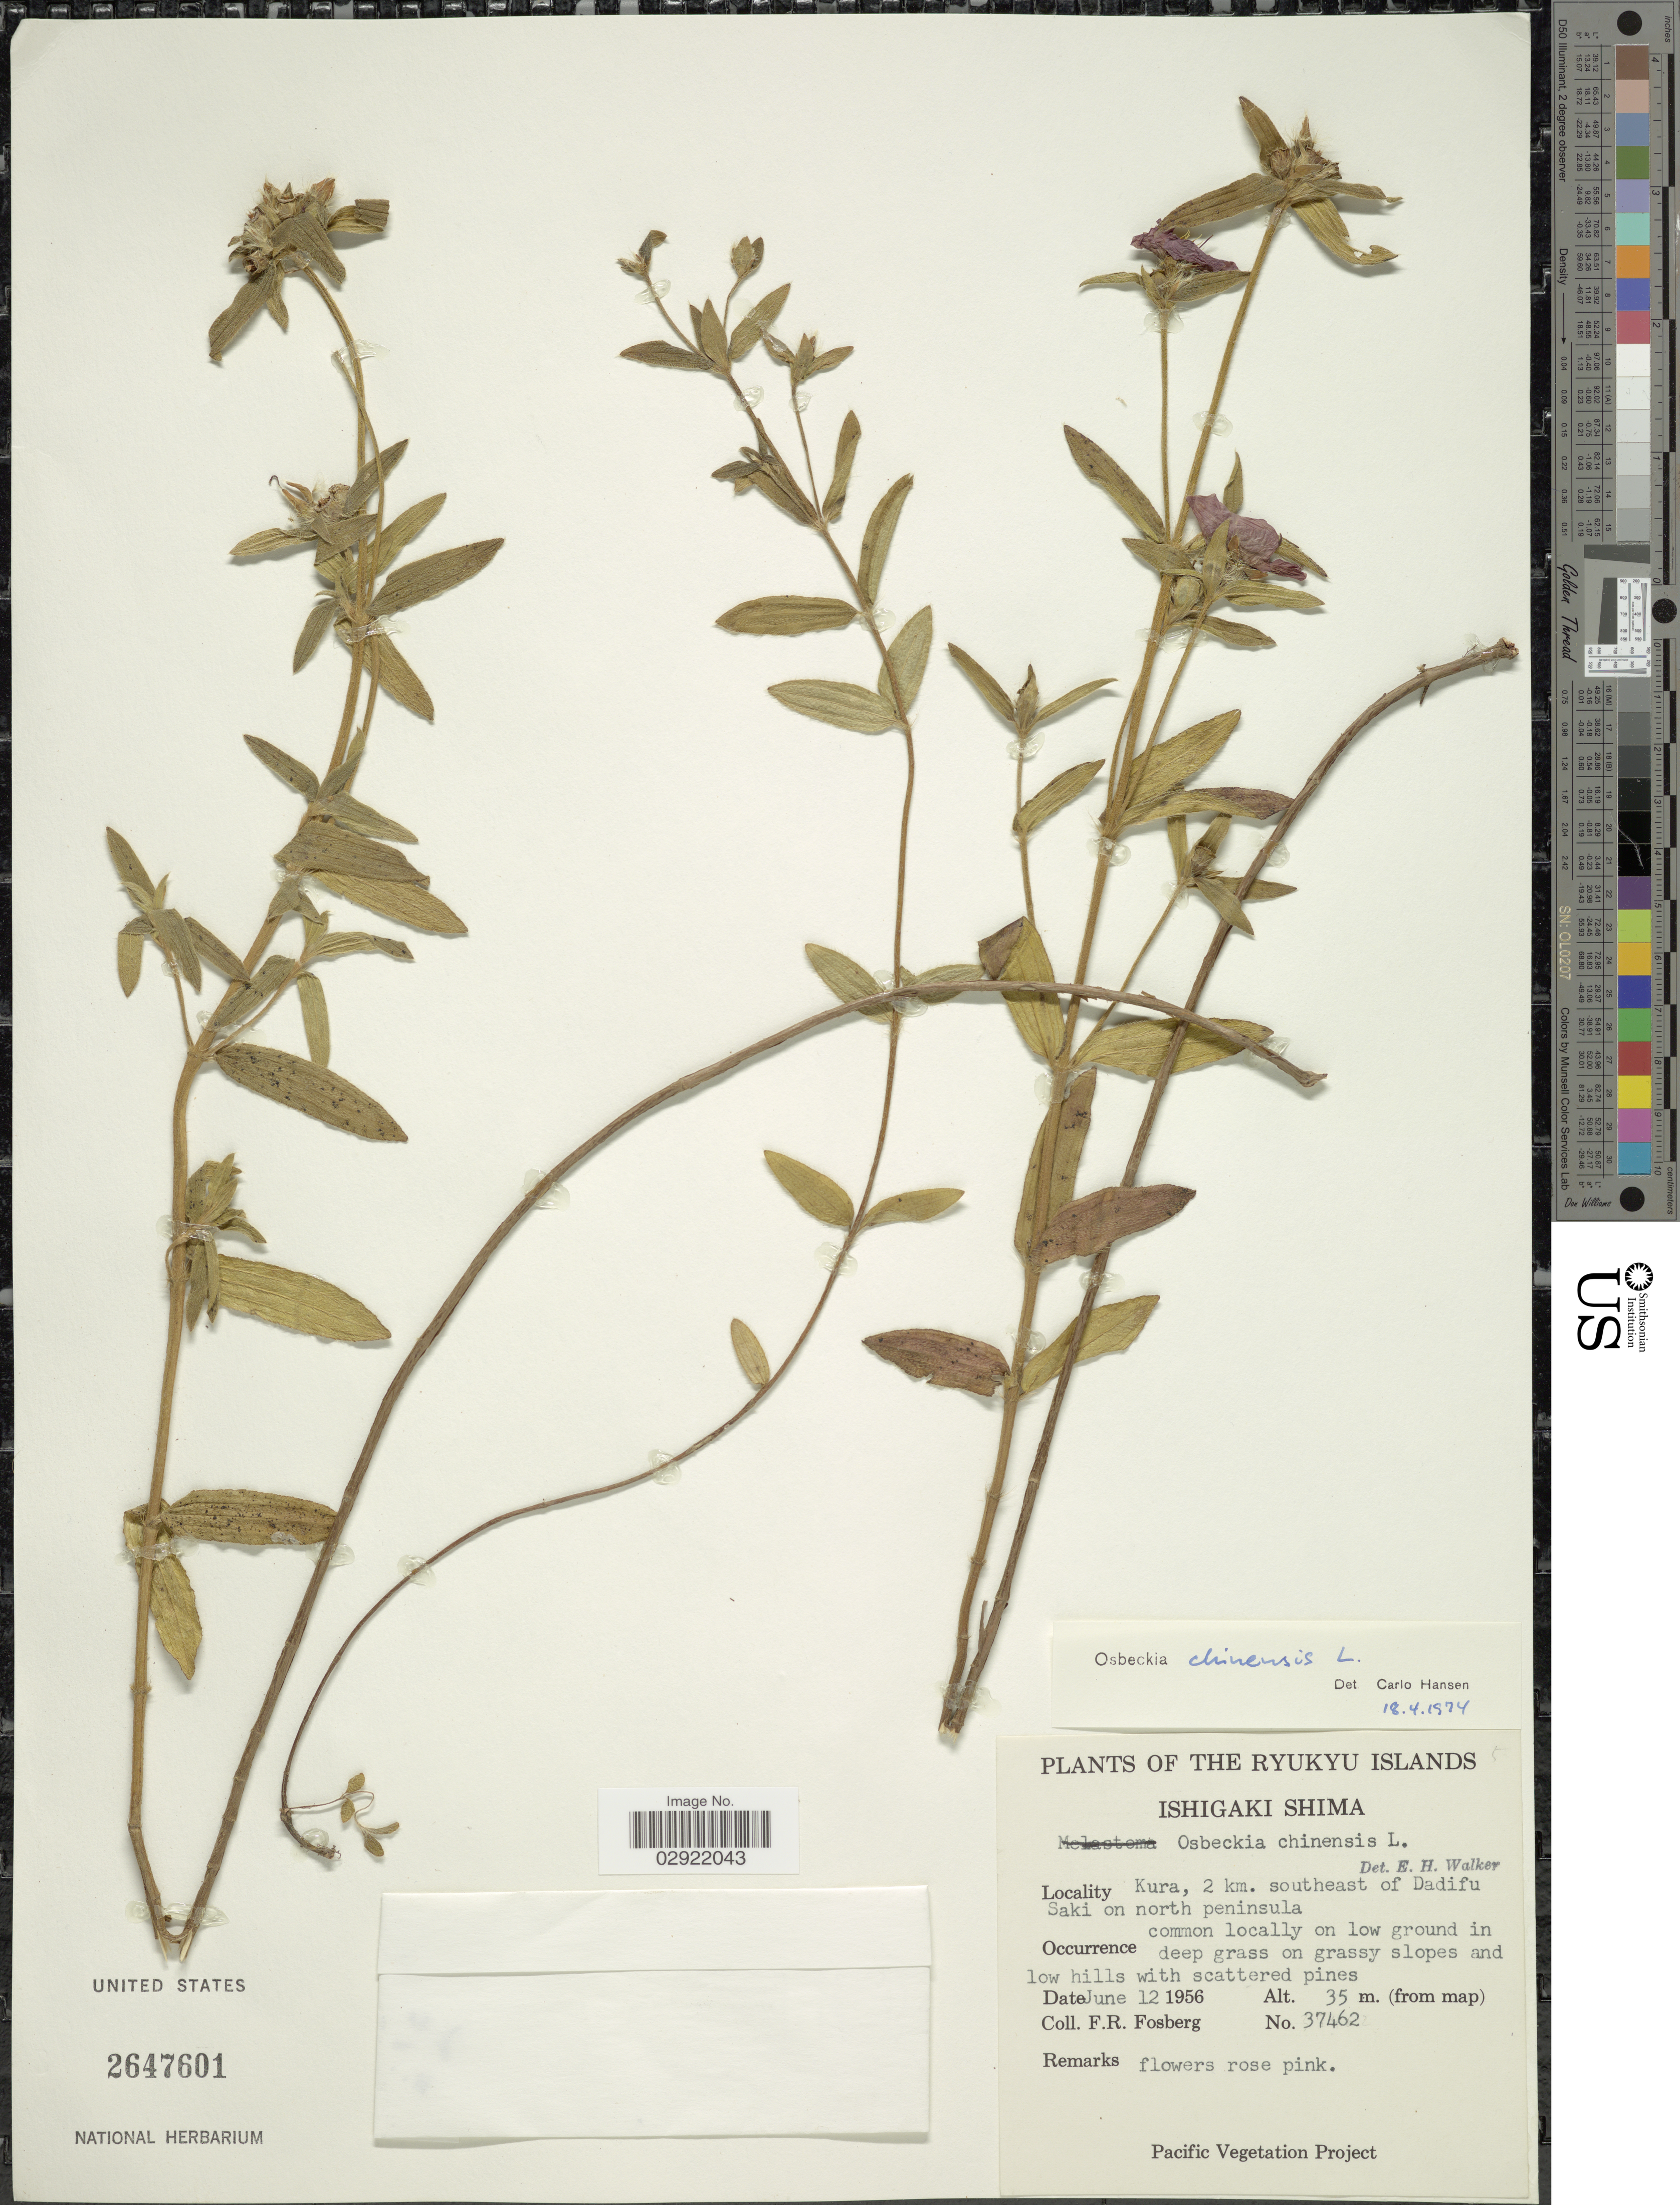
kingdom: Plantae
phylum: Tracheophyta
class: Magnoliopsida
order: Myrtales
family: Melastomataceae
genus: Osbeckia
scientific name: Osbeckia chinensis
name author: L.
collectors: F. R. Fosberg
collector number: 37462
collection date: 1956-06-12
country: Japan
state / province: Okinawa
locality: Ryukyu Islands. Ishigaki Shima. Kura, 2 km. southeast of Dadifu Saki on north peninsula.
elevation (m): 35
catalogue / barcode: US 2647601